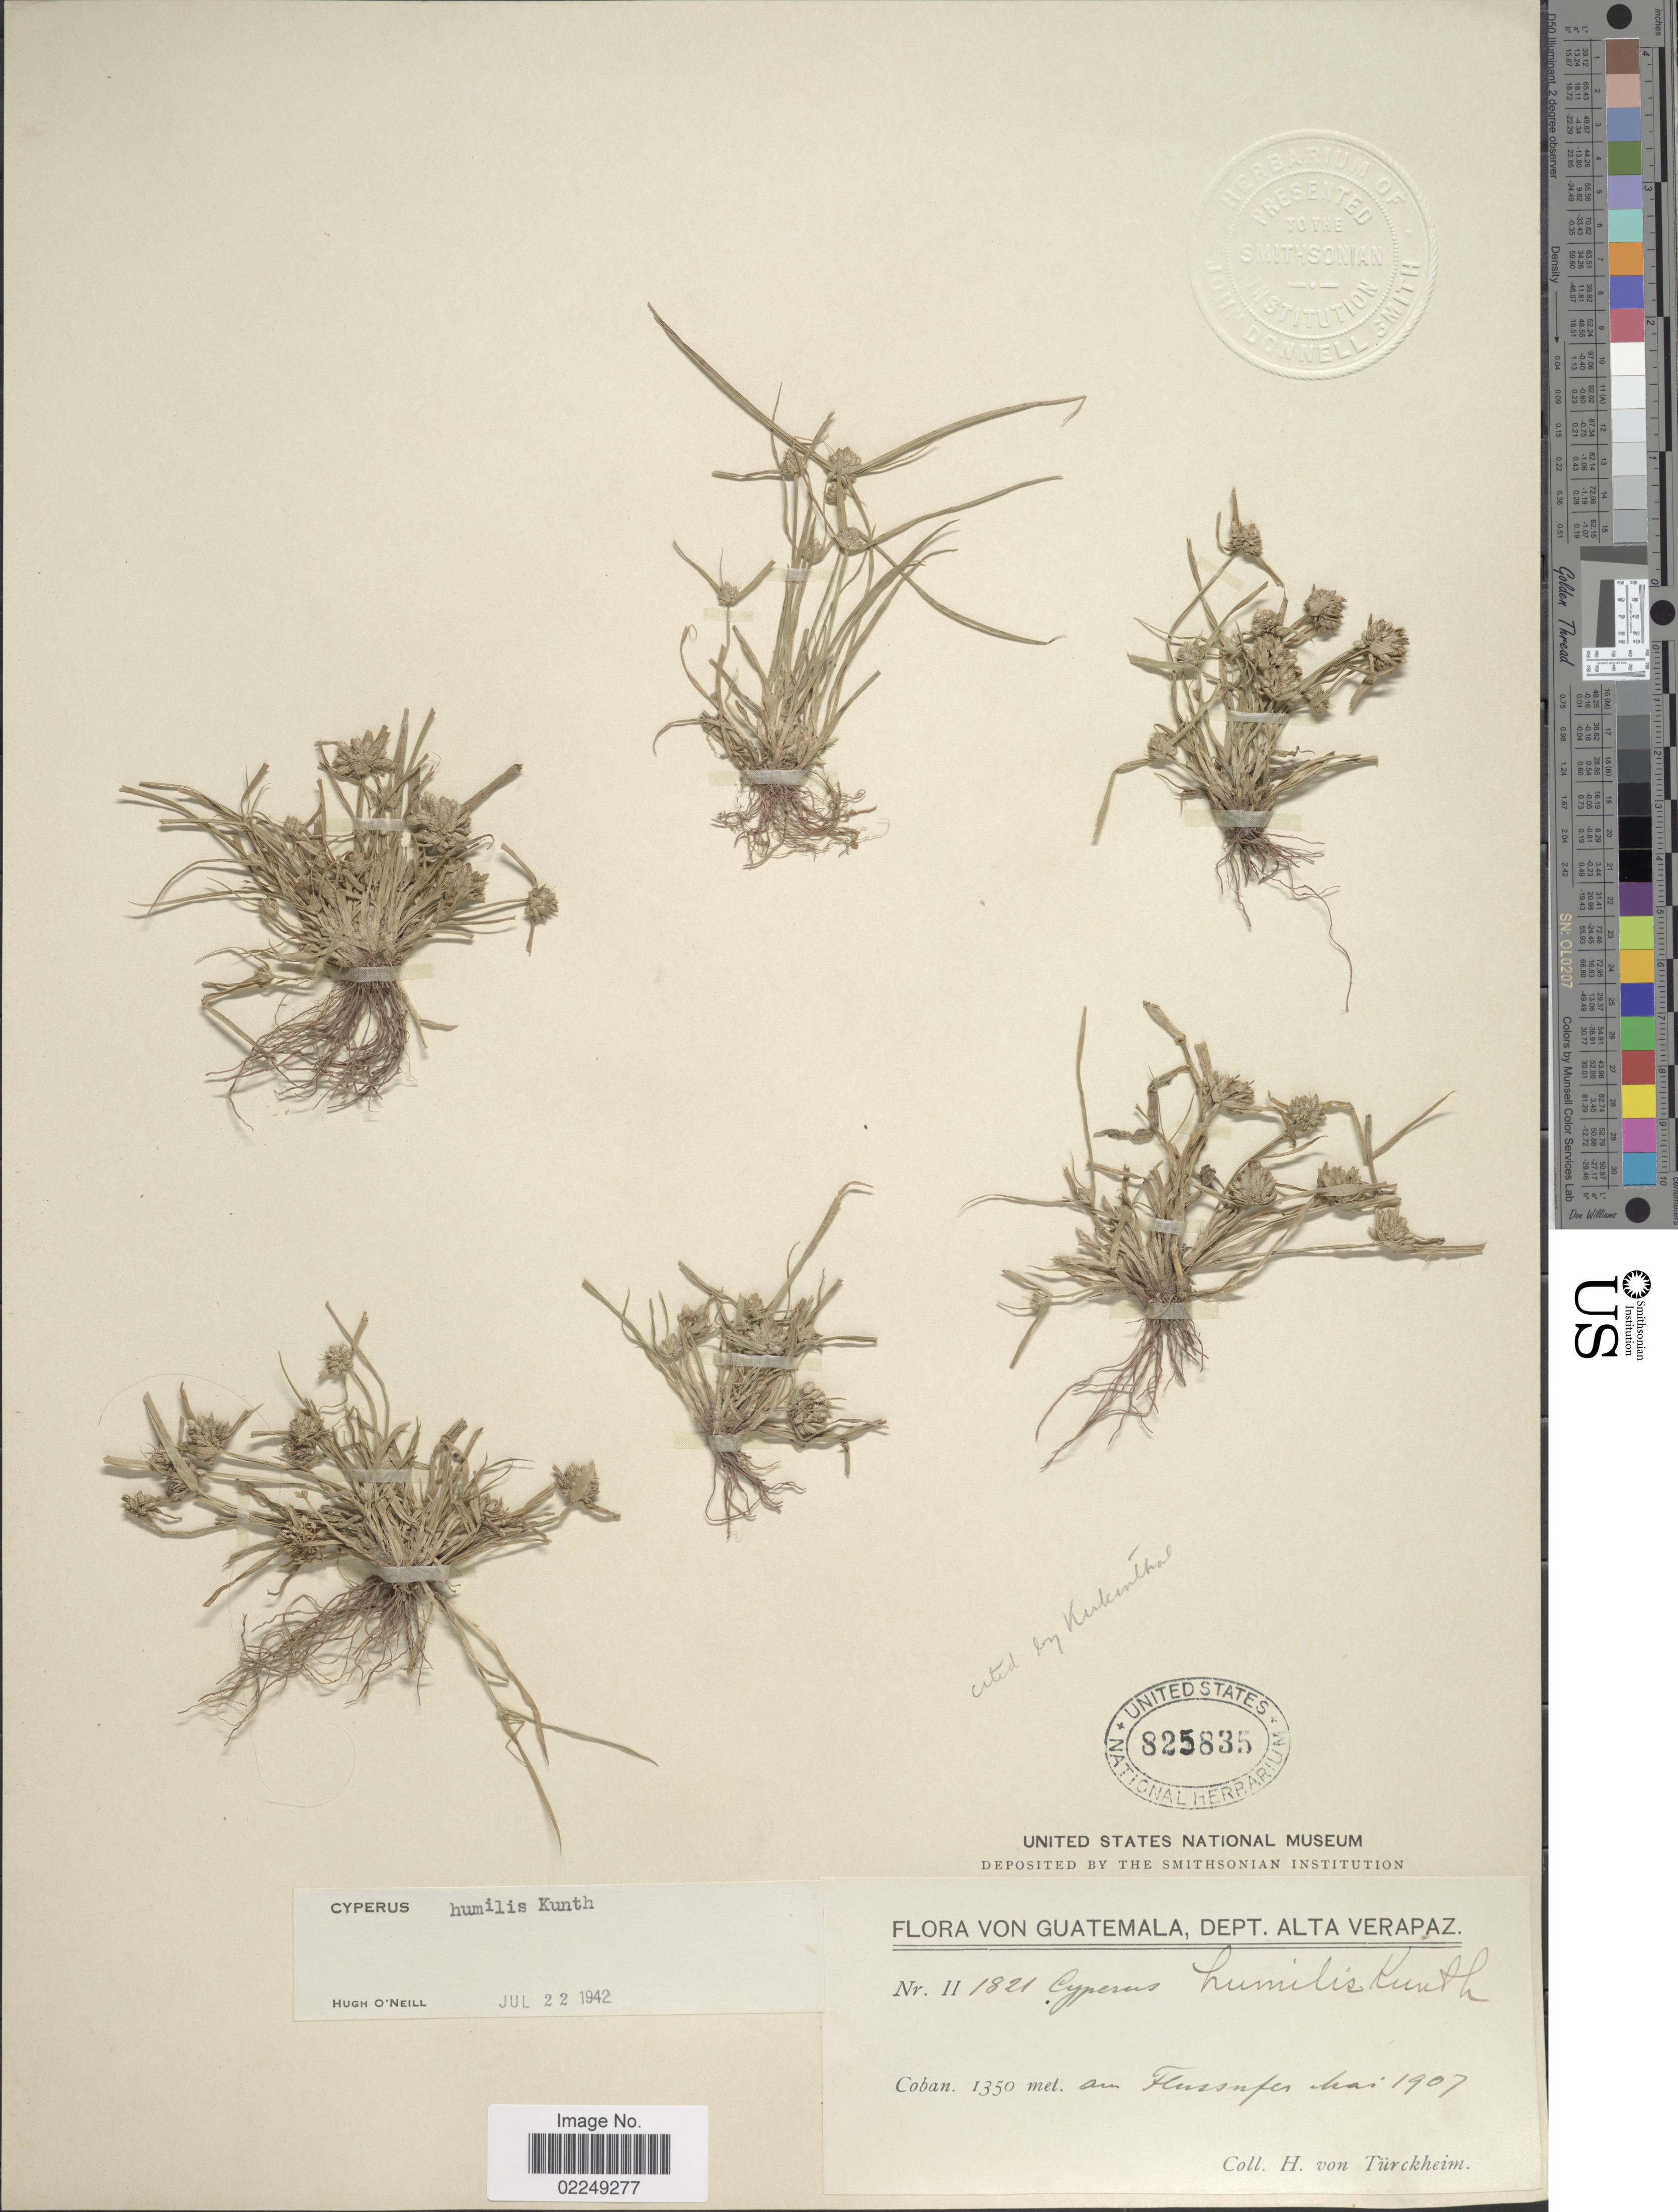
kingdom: Plantae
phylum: Tracheophyta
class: Liliopsida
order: Poales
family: Cyperaceae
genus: Cyperus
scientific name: Cyperus humilis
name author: Kunth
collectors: H. von Türckheim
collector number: II 1821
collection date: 1907-05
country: Guatemala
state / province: Alta Verapaz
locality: Coban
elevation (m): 1350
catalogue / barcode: US 825835